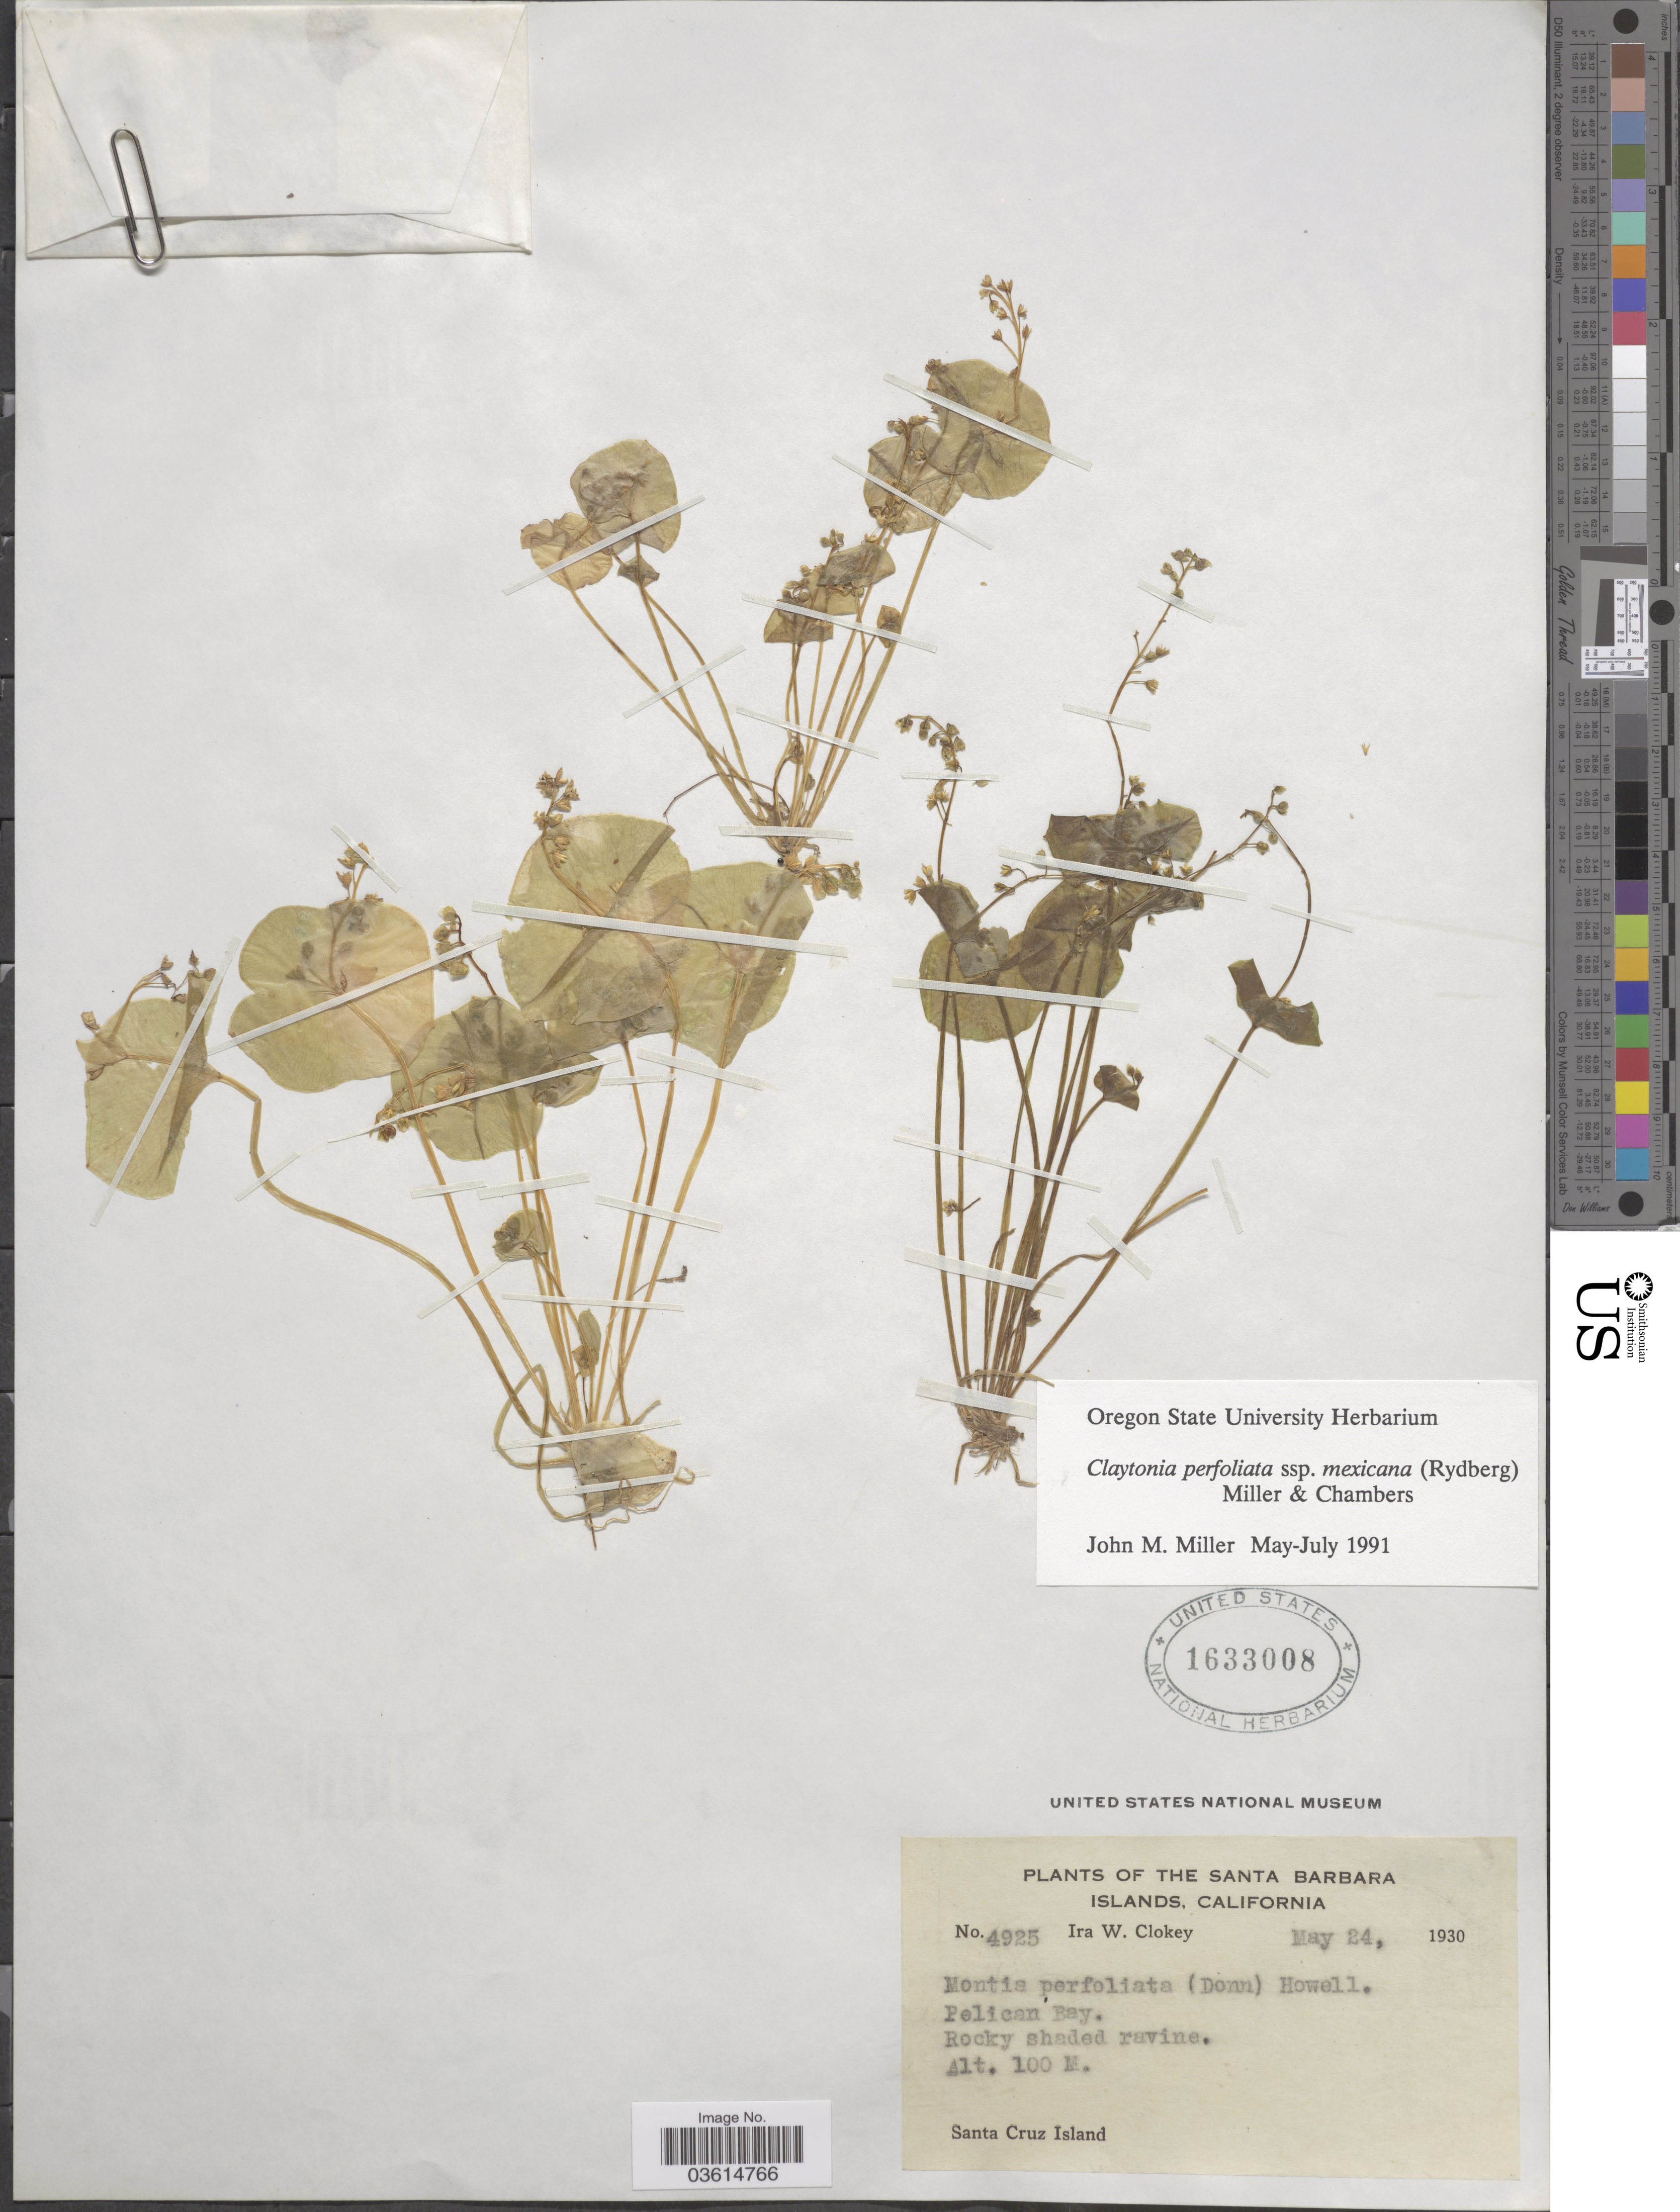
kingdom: Plantae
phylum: Tracheophyta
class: Magnoliopsida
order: Caryophyllales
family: Montiaceae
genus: Claytonia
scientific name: Claytonia perfoliata subsp. mexicana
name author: (Rydb.) Mill. & Chambers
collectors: I. W. Clokey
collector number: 4925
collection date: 1930-05-24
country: United States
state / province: California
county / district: Santa Barbara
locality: Santa Barbara Islands. Pelican Bay. Santa Cruz Island.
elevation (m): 100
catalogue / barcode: US 1633008